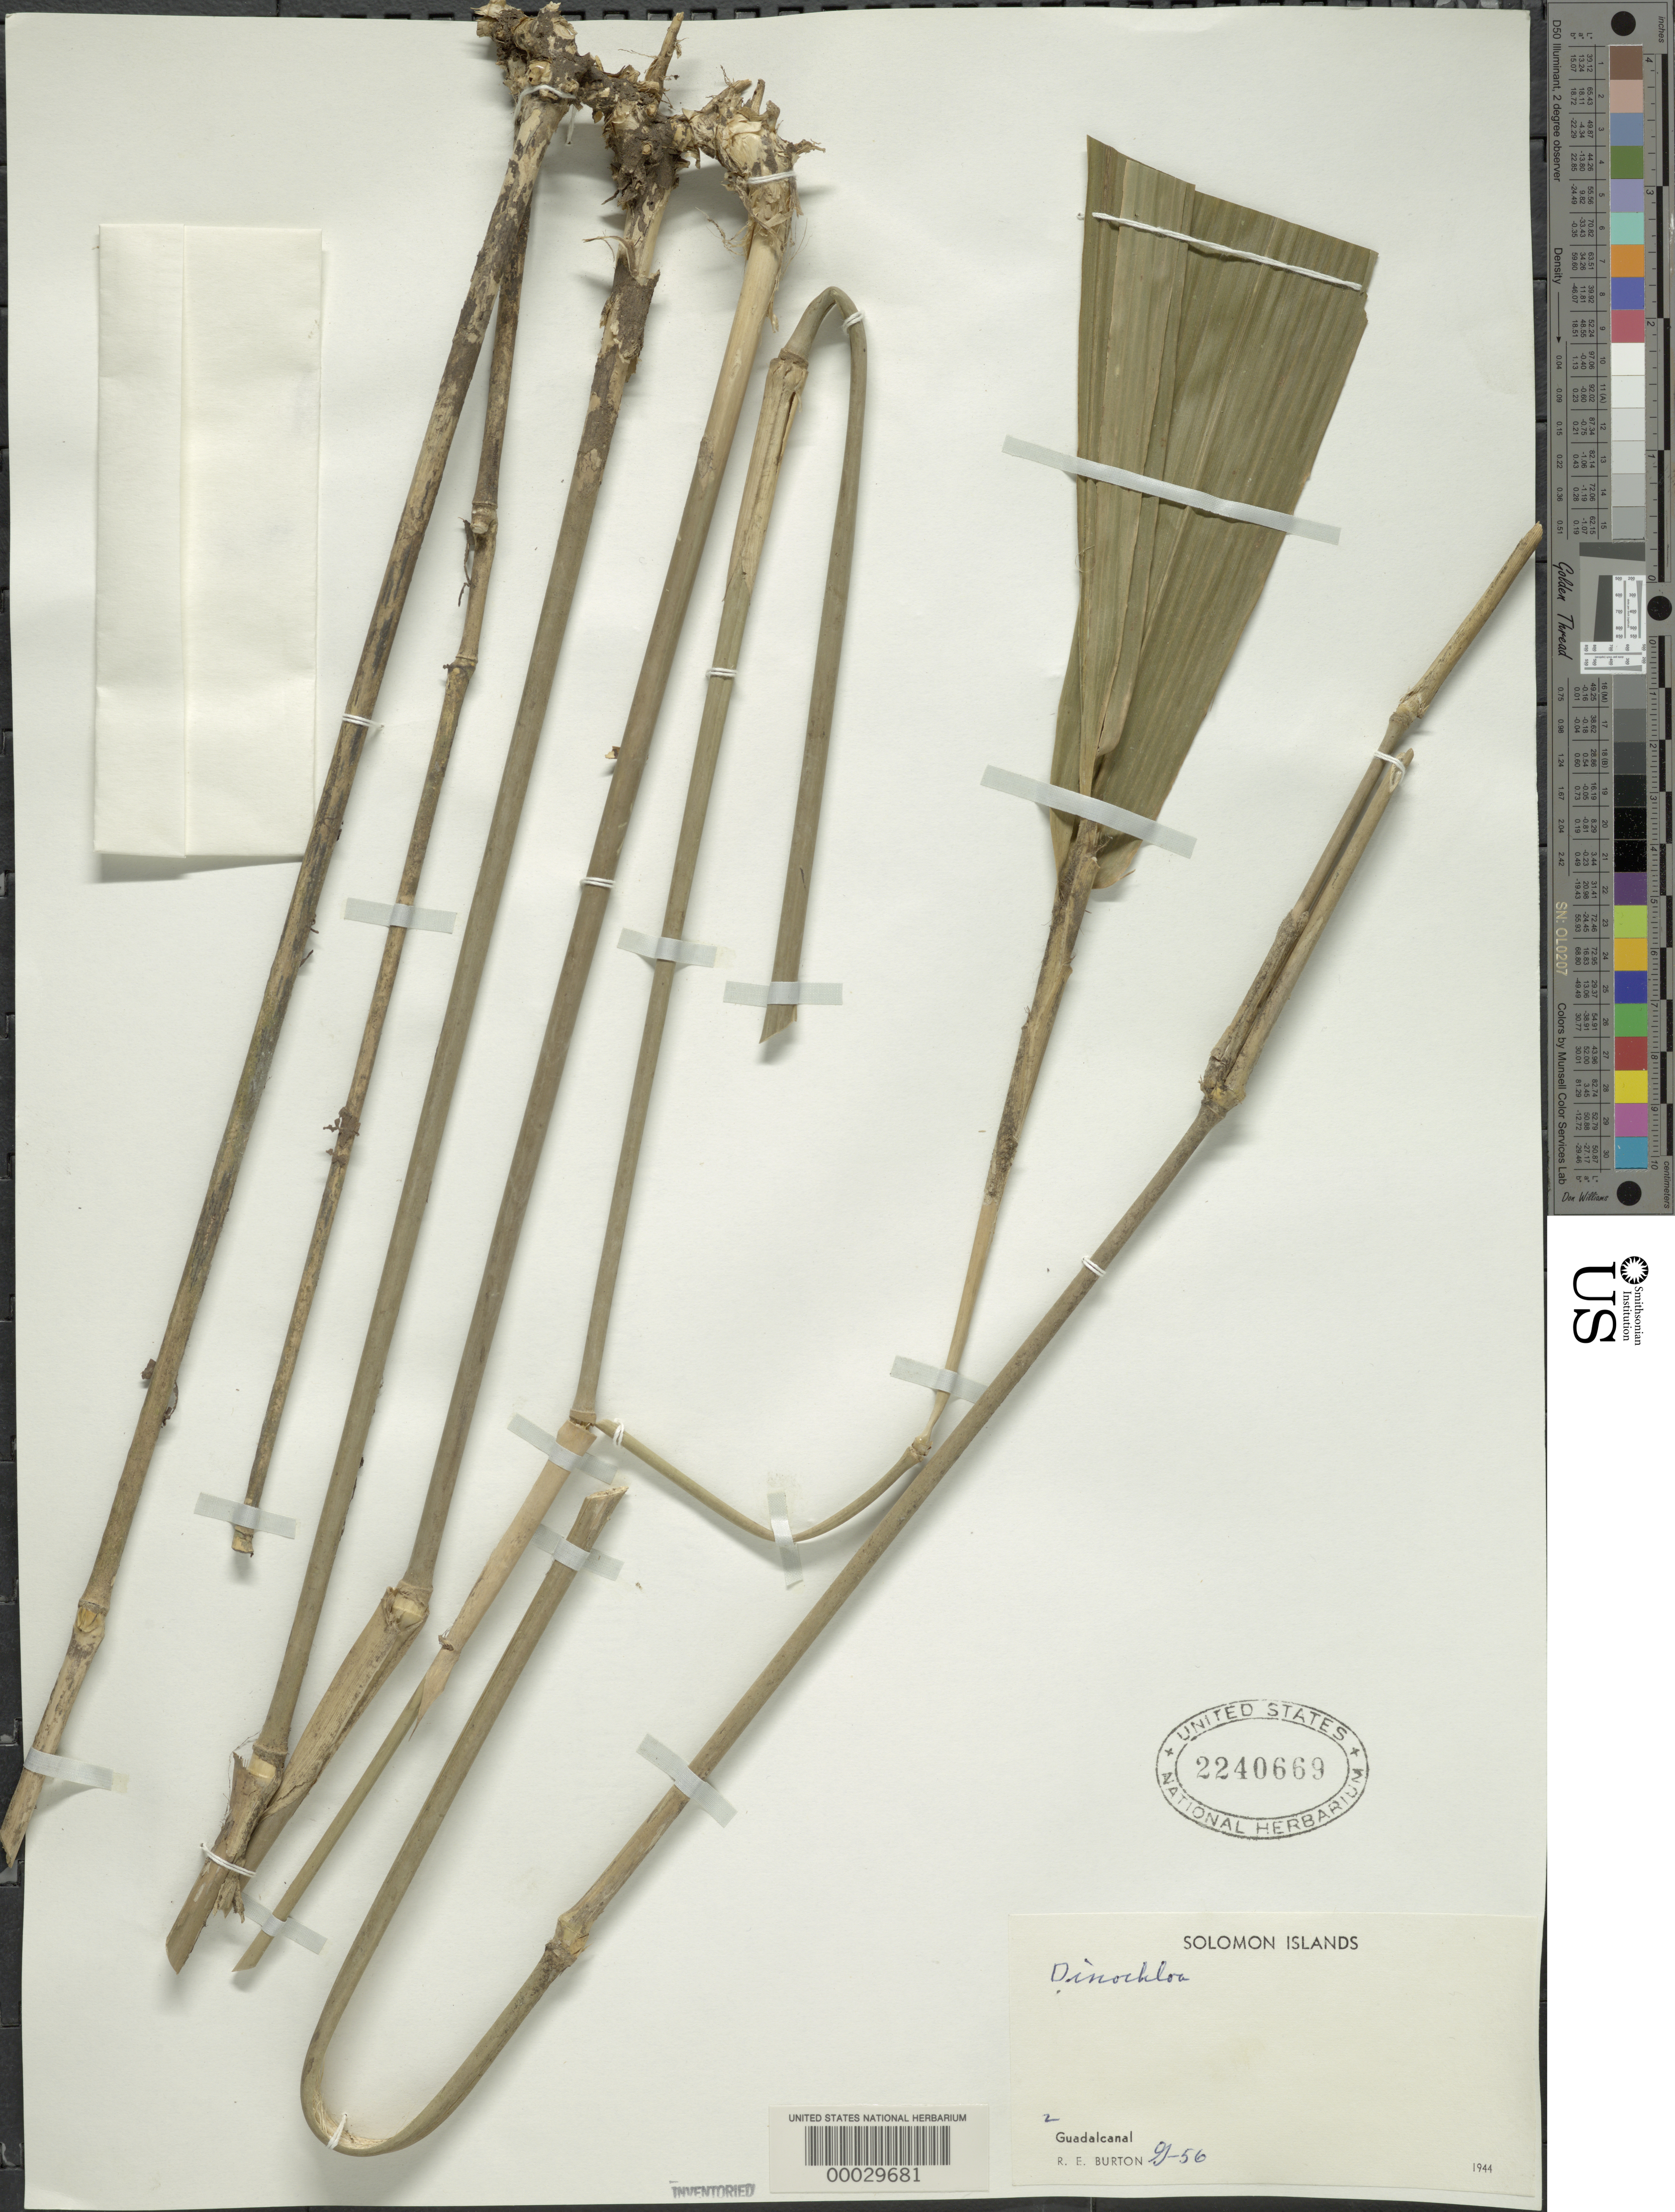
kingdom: Plantae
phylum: Tracheophyta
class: Liliopsida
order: Poales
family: Poaceae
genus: Leleba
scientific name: Leleba sp.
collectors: R. Burton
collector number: G-56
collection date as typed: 1944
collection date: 1944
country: Solomon Islands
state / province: Guadalcanal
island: Guadalcanal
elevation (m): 763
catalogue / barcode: US 2240669